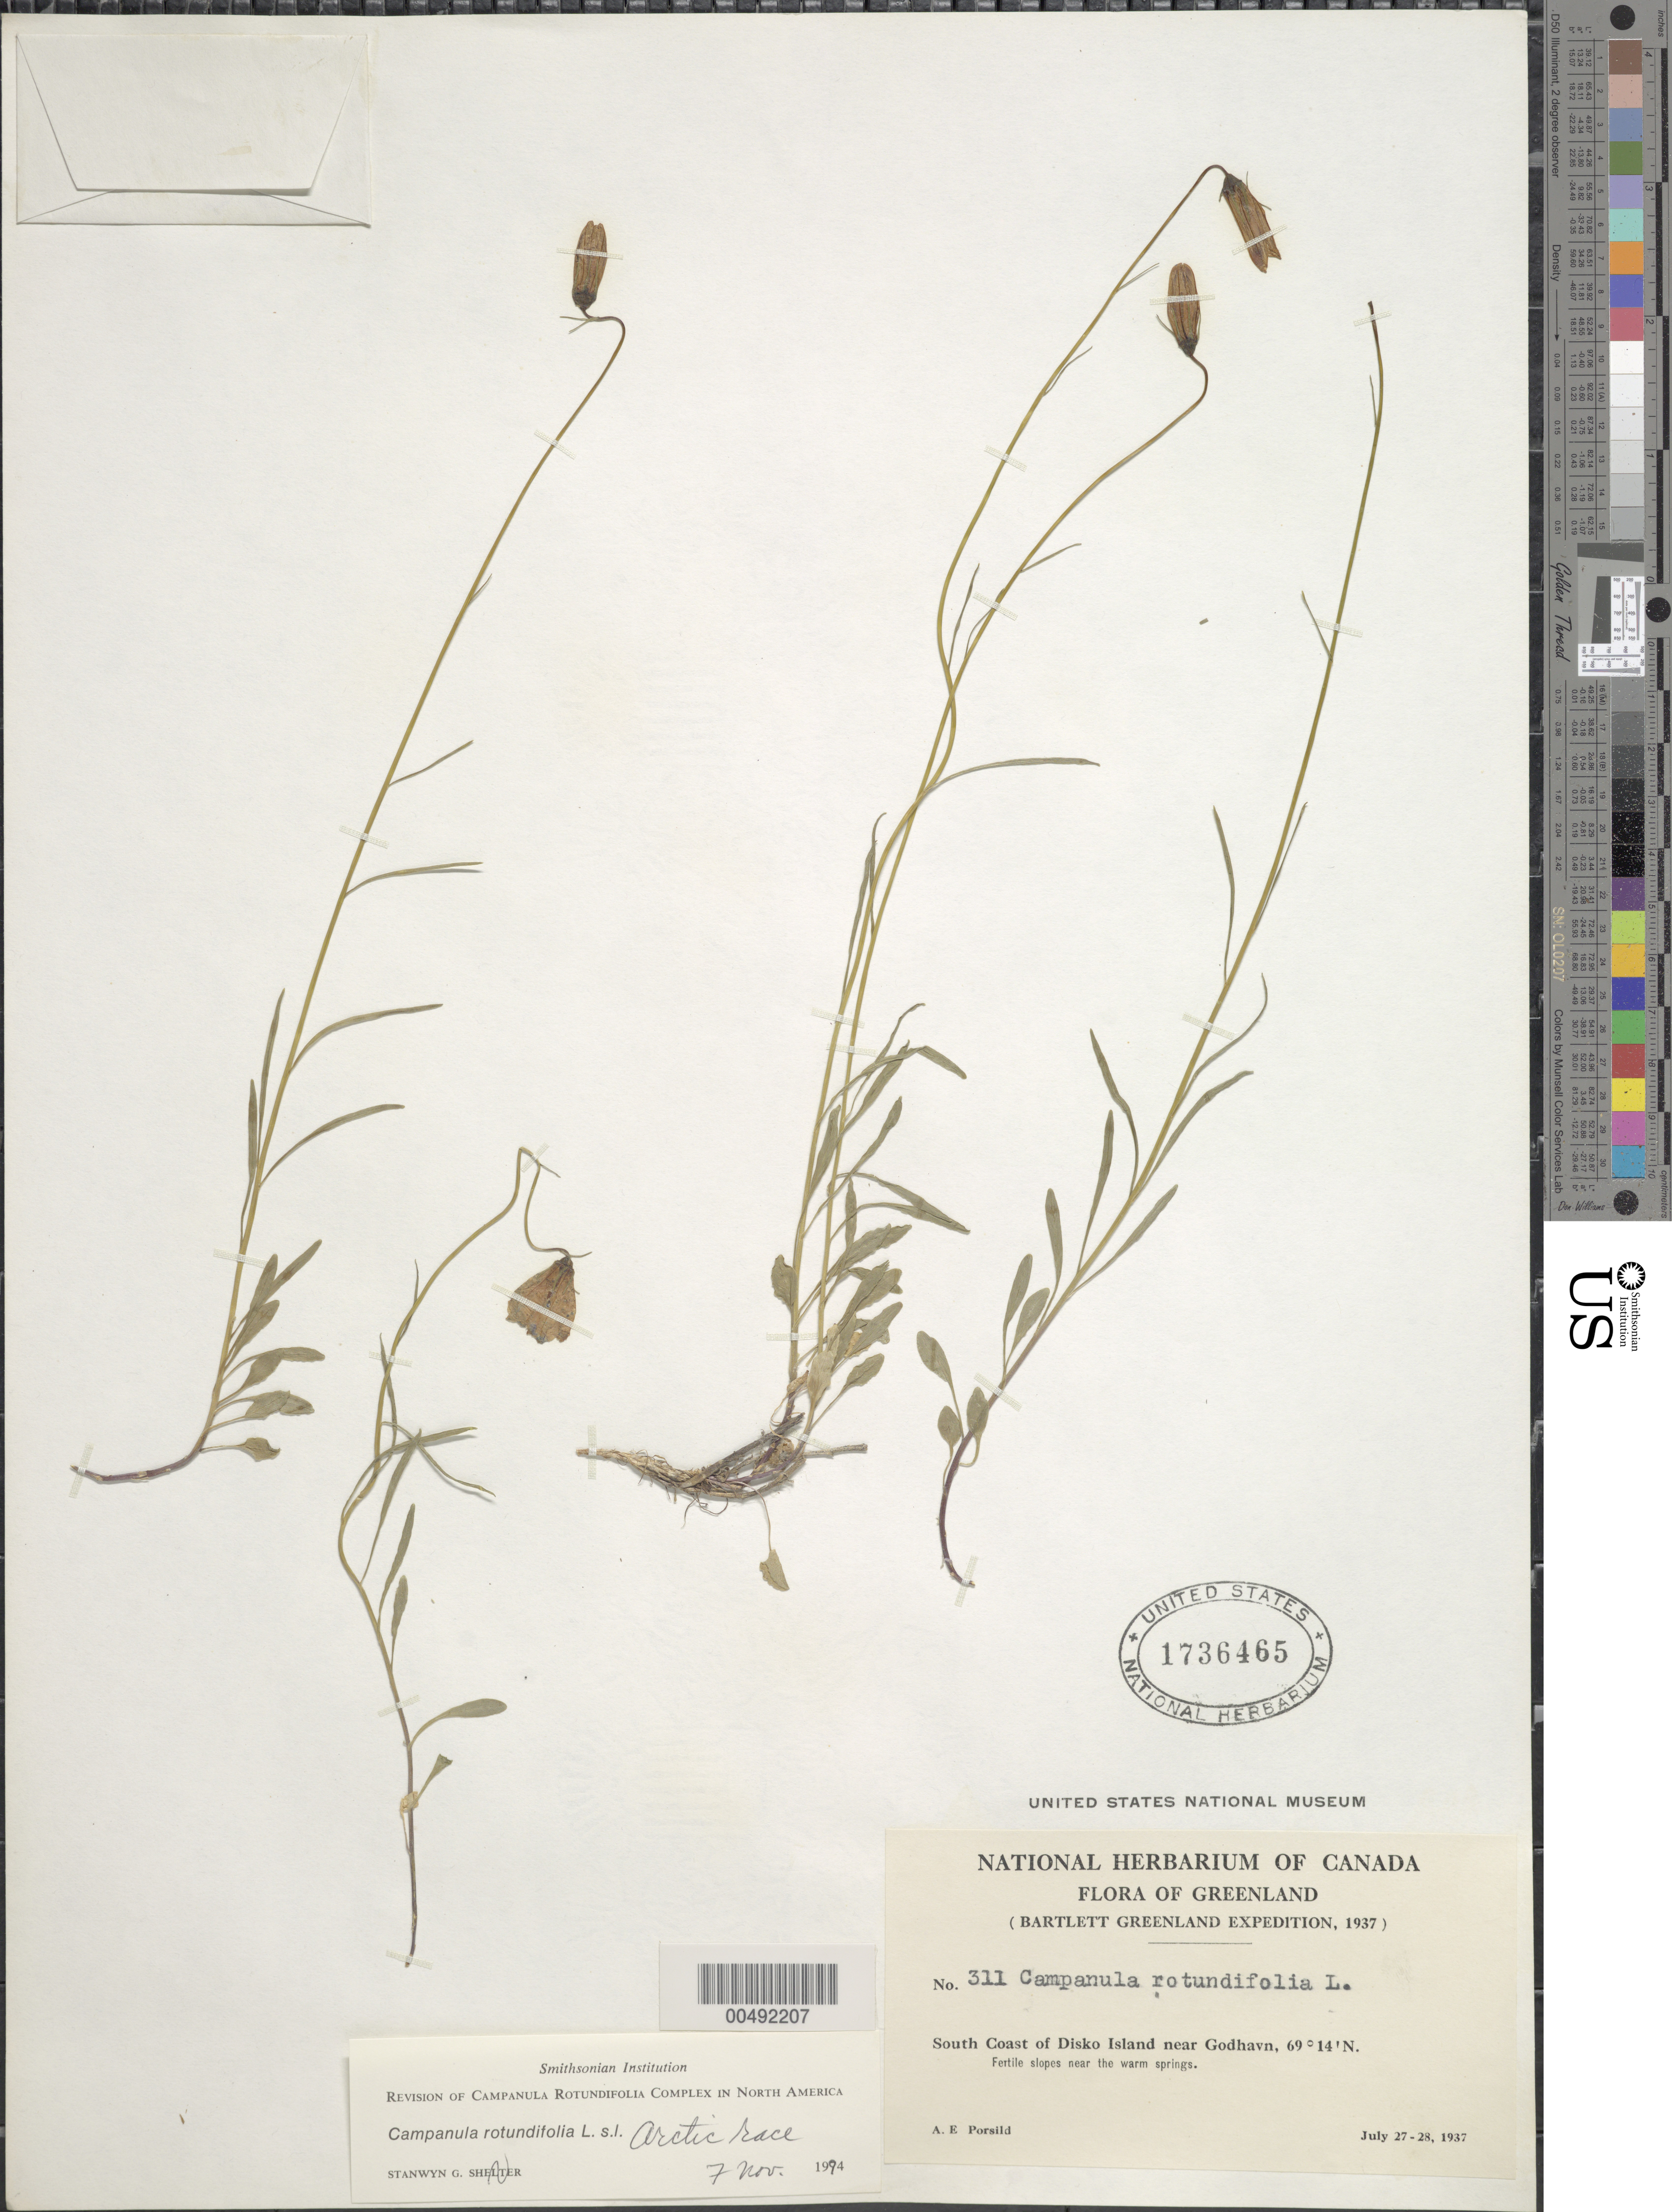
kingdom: Plantae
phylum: Tracheophyta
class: Magnoliopsida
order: Asterales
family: Campanulaceae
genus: Campanula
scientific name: Campanula rotundifolia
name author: L.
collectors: A. E. Porsild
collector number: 311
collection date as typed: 27 Jul 1937 to 28 Jul 1937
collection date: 1937-07-27/1937-07-28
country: Greenland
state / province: Vestgrønland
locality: South Coast of Disko Island near Godhaven (lat/long recorded as: lat=69:14:0:N long=:::)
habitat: fertile slopes near the warm springs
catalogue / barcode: US 1736465